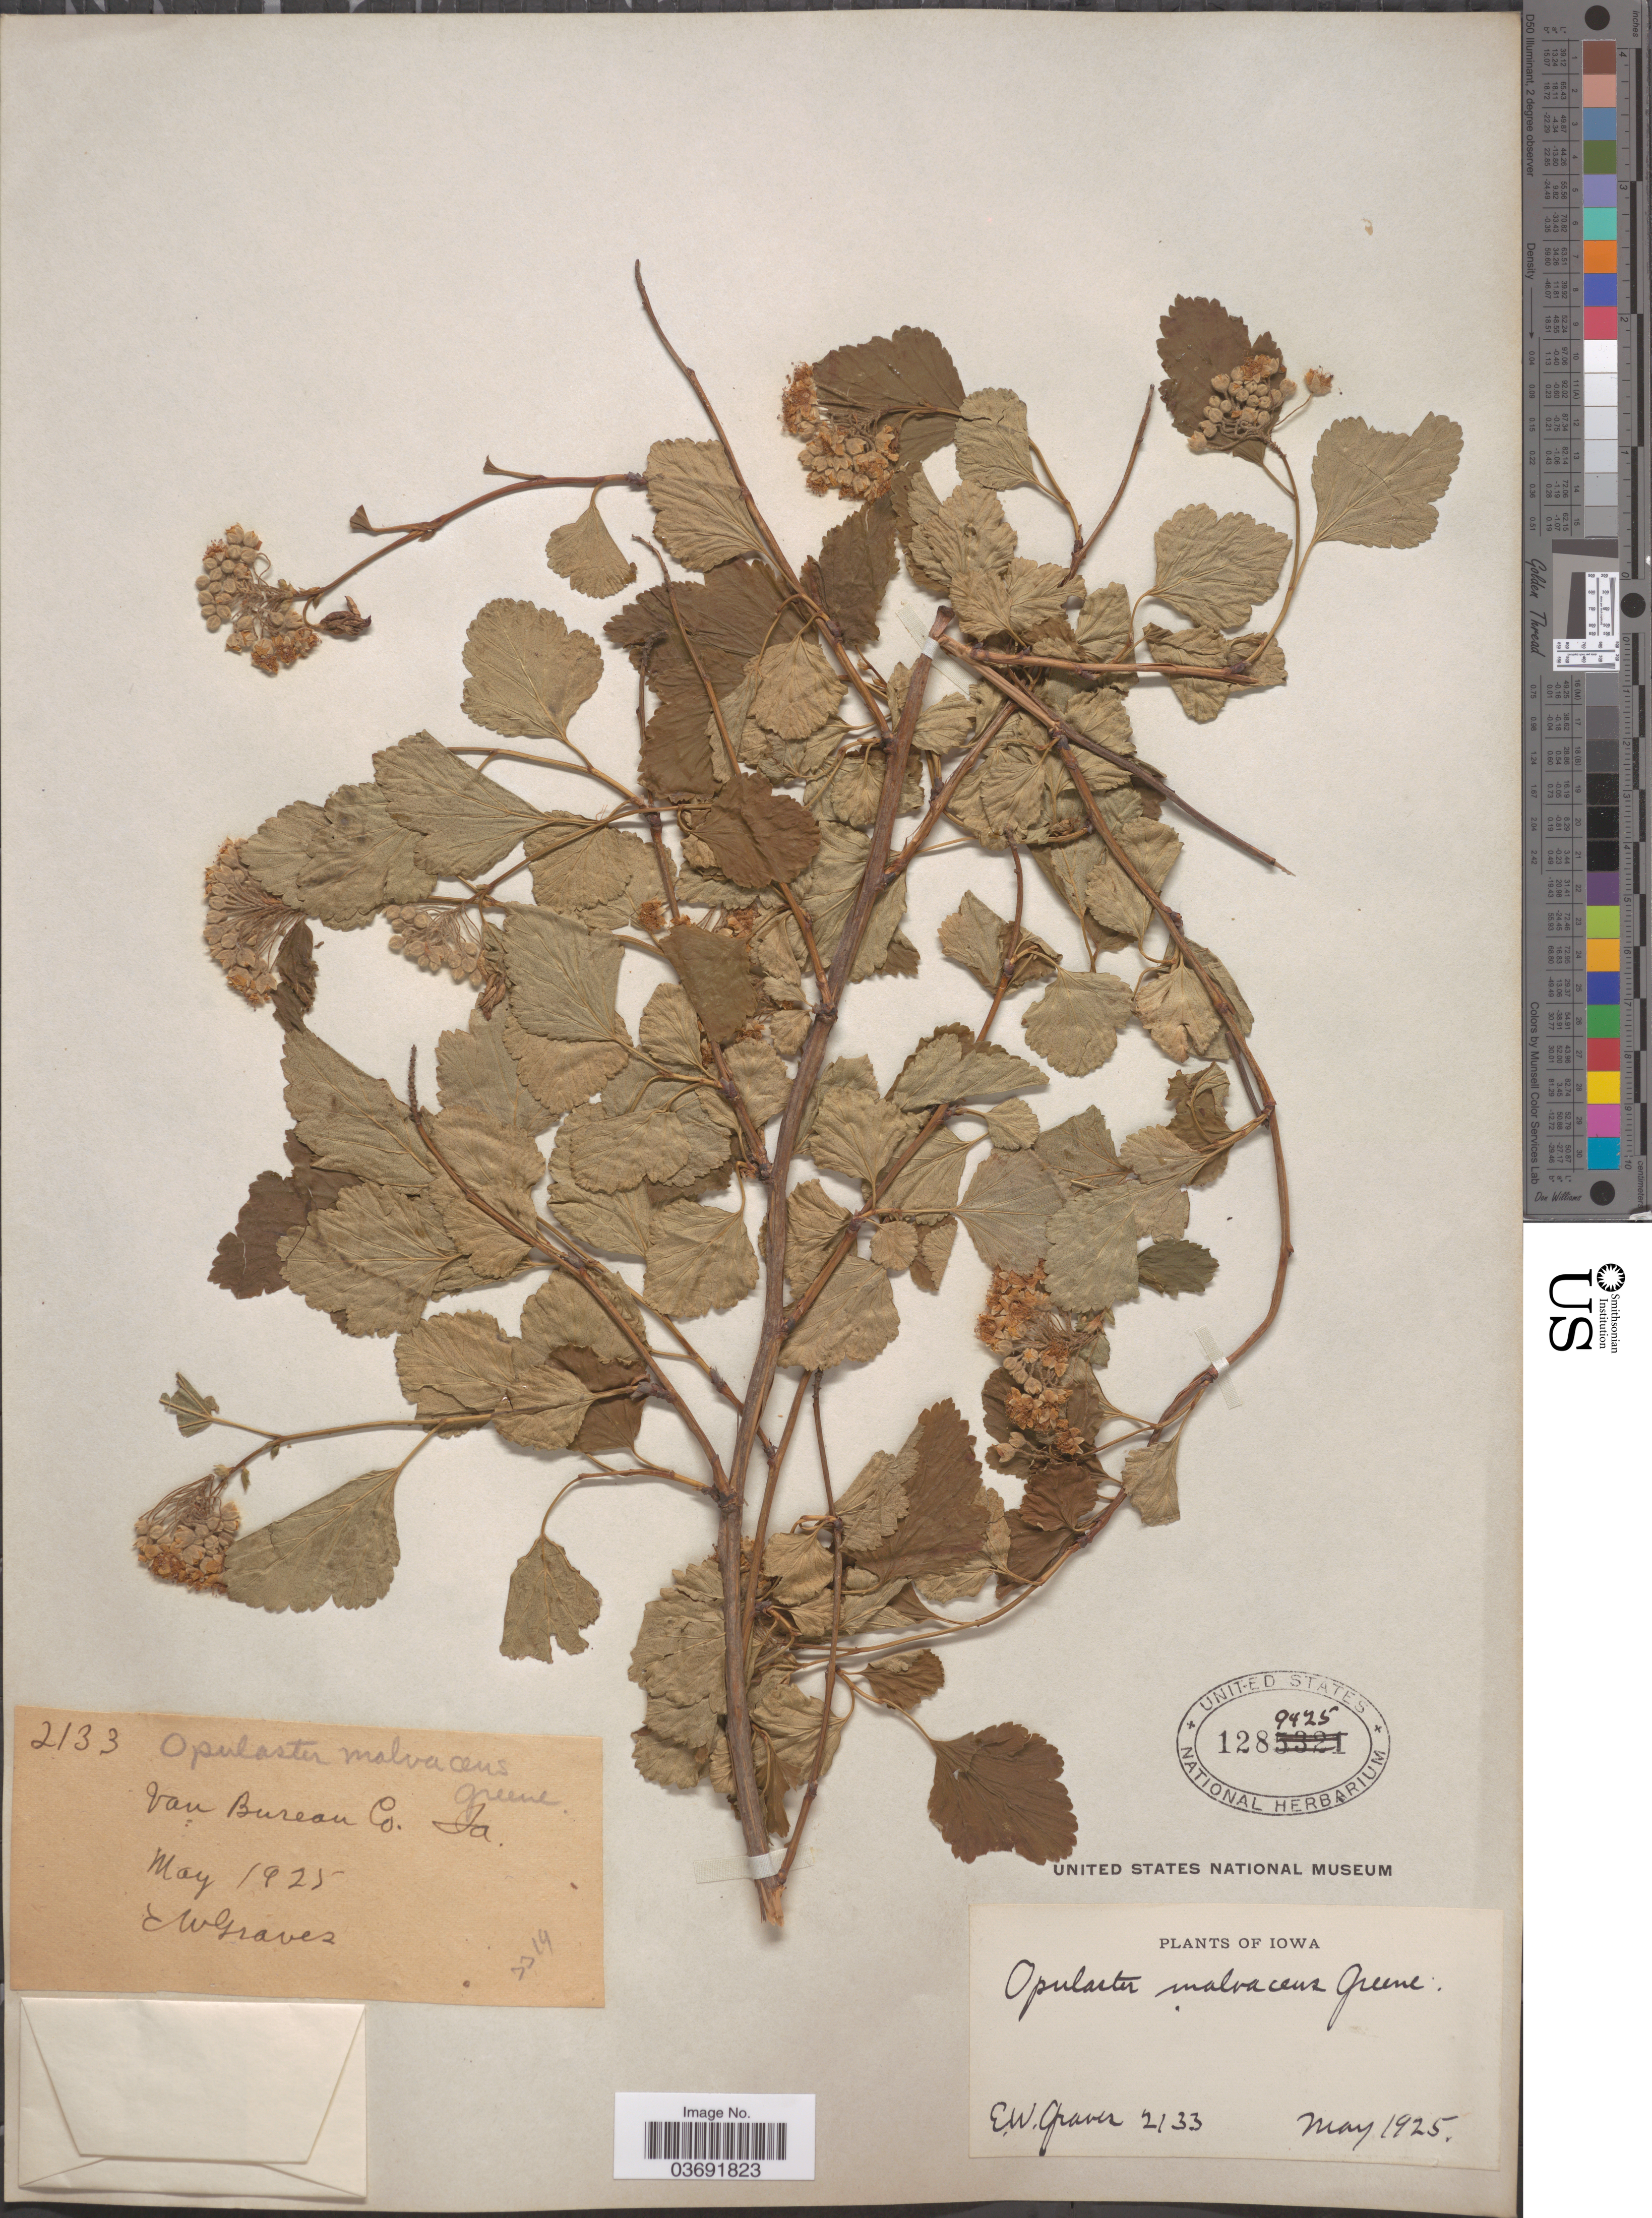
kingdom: Plantae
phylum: Tracheophyta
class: Magnoliopsida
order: Rosales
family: Rosaceae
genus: Physocarpus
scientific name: Physocarpus malvaceus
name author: (Greene) Kuntze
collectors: E. Graves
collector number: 2133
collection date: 1925-05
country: United States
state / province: Iowa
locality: Van Bureau Co.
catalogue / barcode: US 1289425